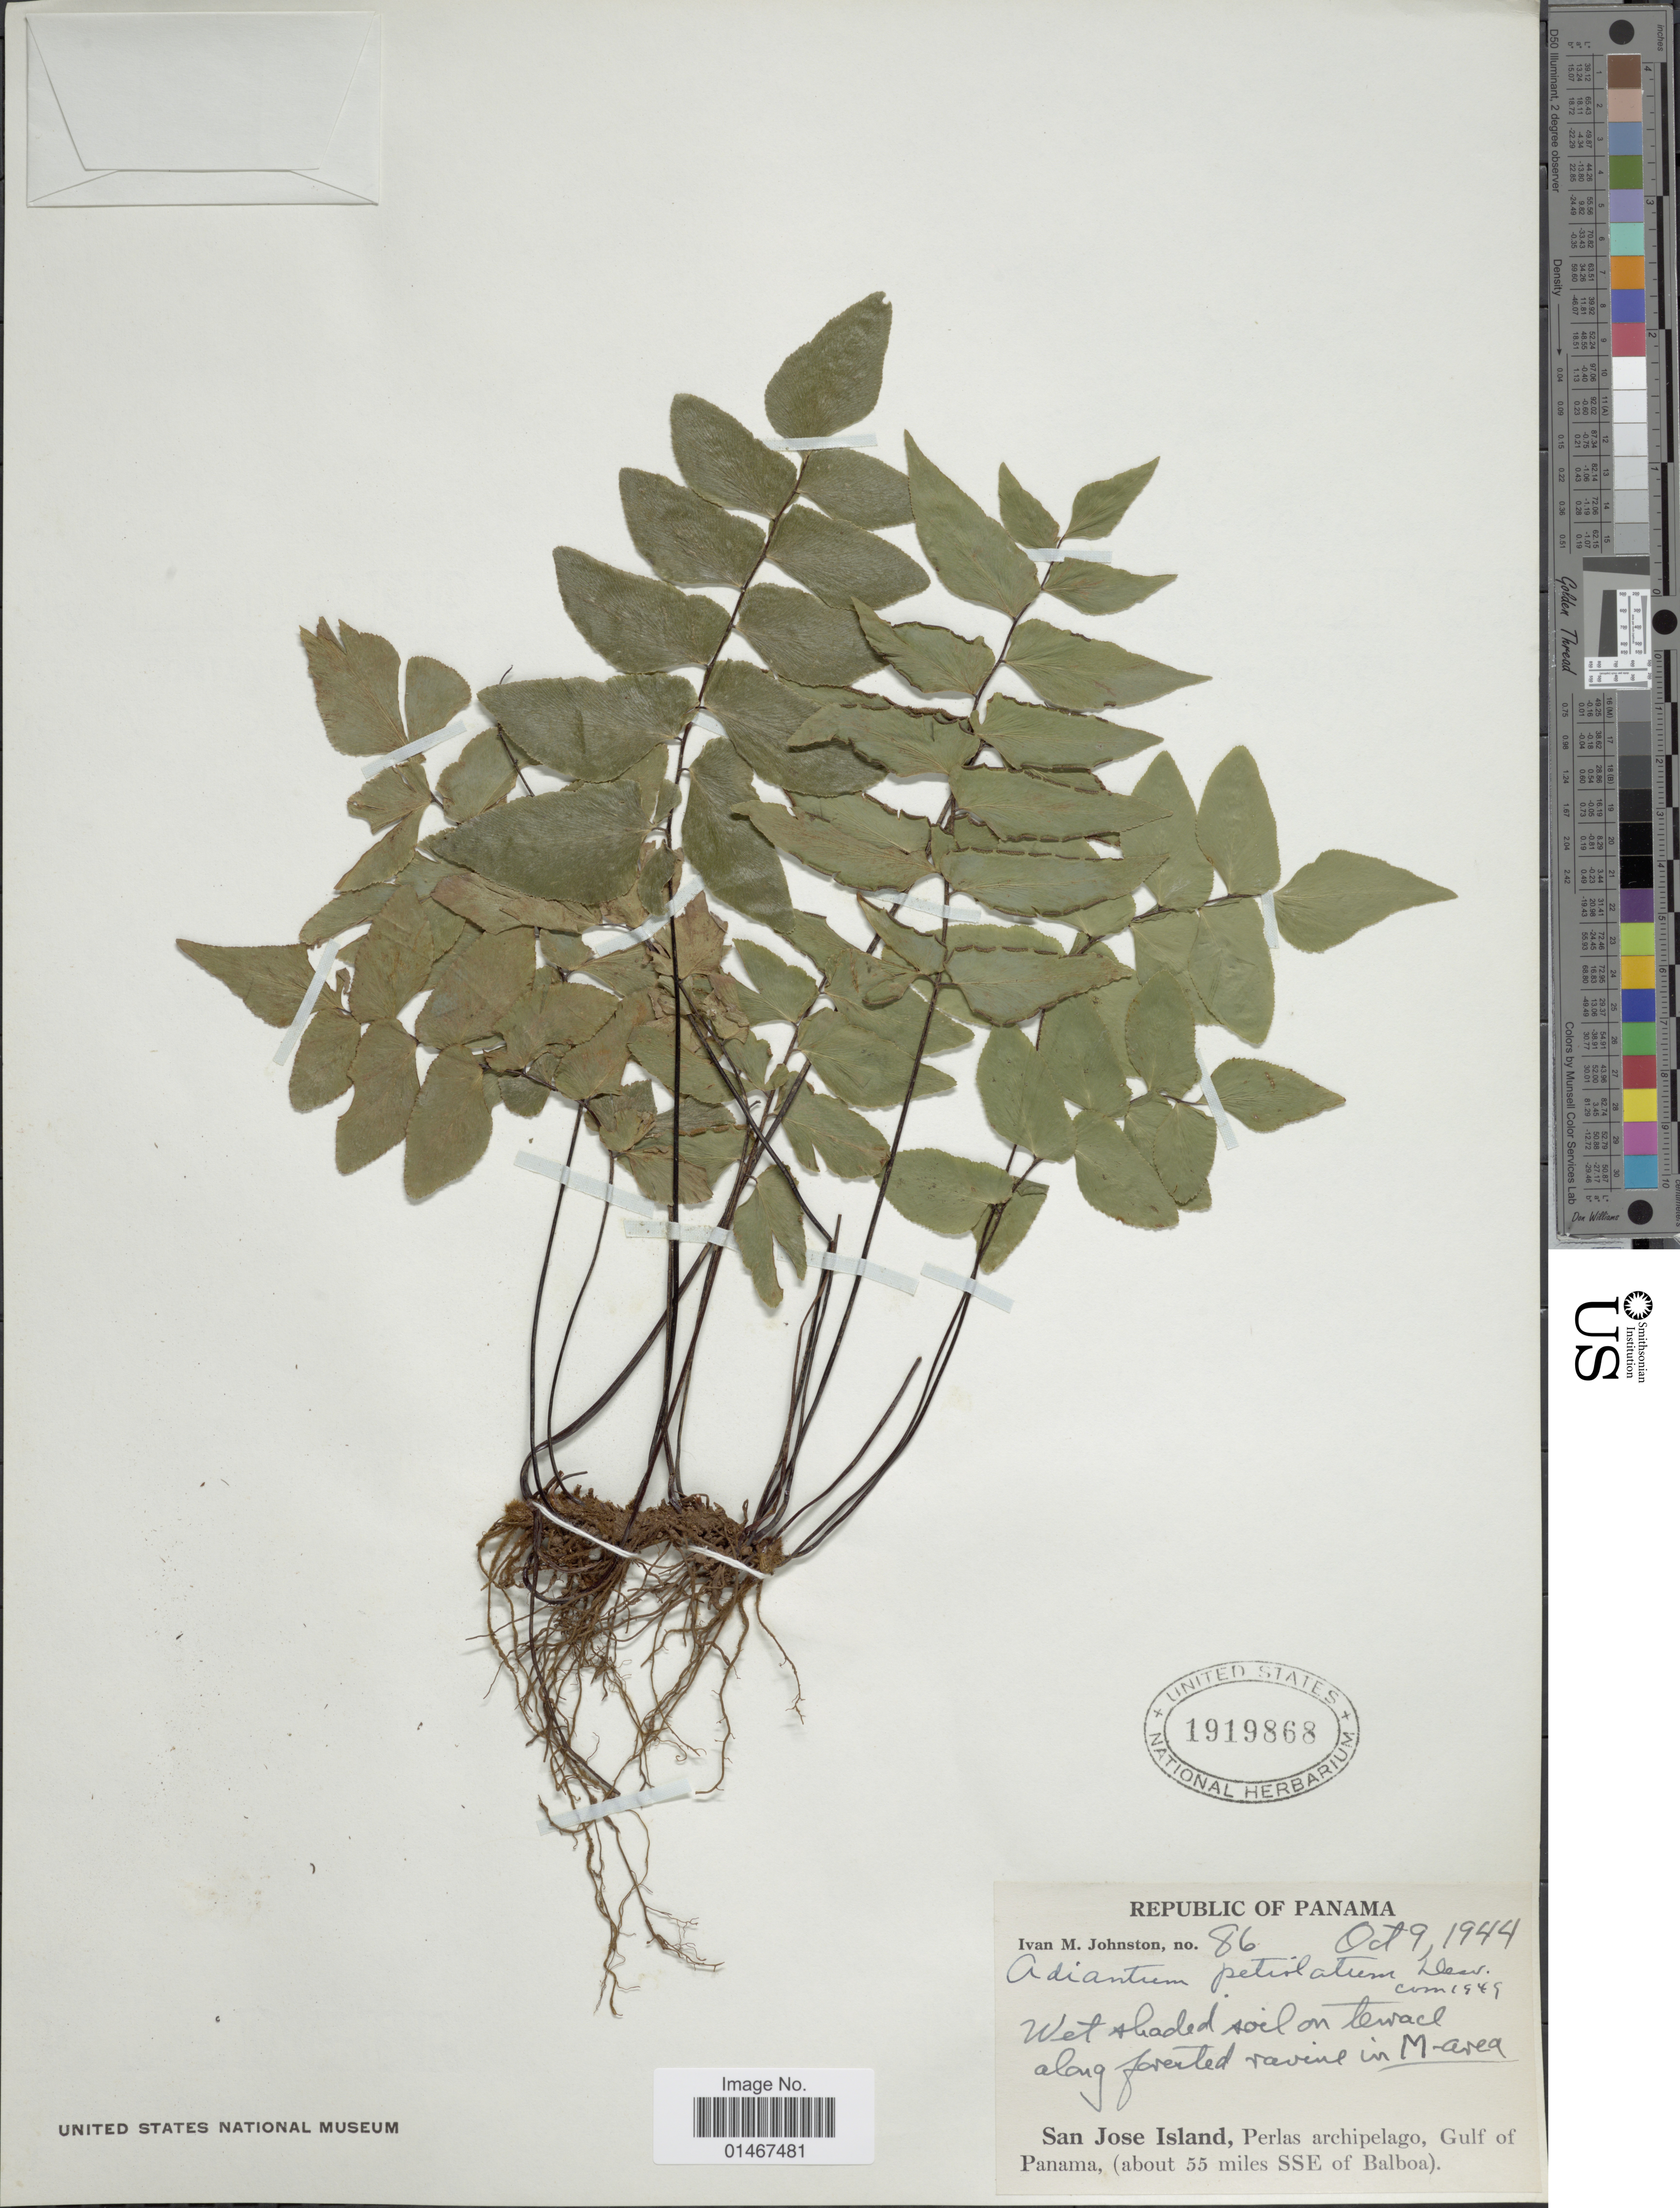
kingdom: Plantae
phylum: Tracheophyta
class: Polypodiopsida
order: Polypodiales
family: Pteridaceae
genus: Adiantum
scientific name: Adiantum petiolatum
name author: Desv.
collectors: I.M. Johnston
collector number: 86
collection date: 1944-10-09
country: Panama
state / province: Panamá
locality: Republic of Panama. Along forested ravine in M-area. San Jose Island, Perlas archipelago, Gulf of Panama, (about 55 miles SSE of Balboa).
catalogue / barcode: US 1919868